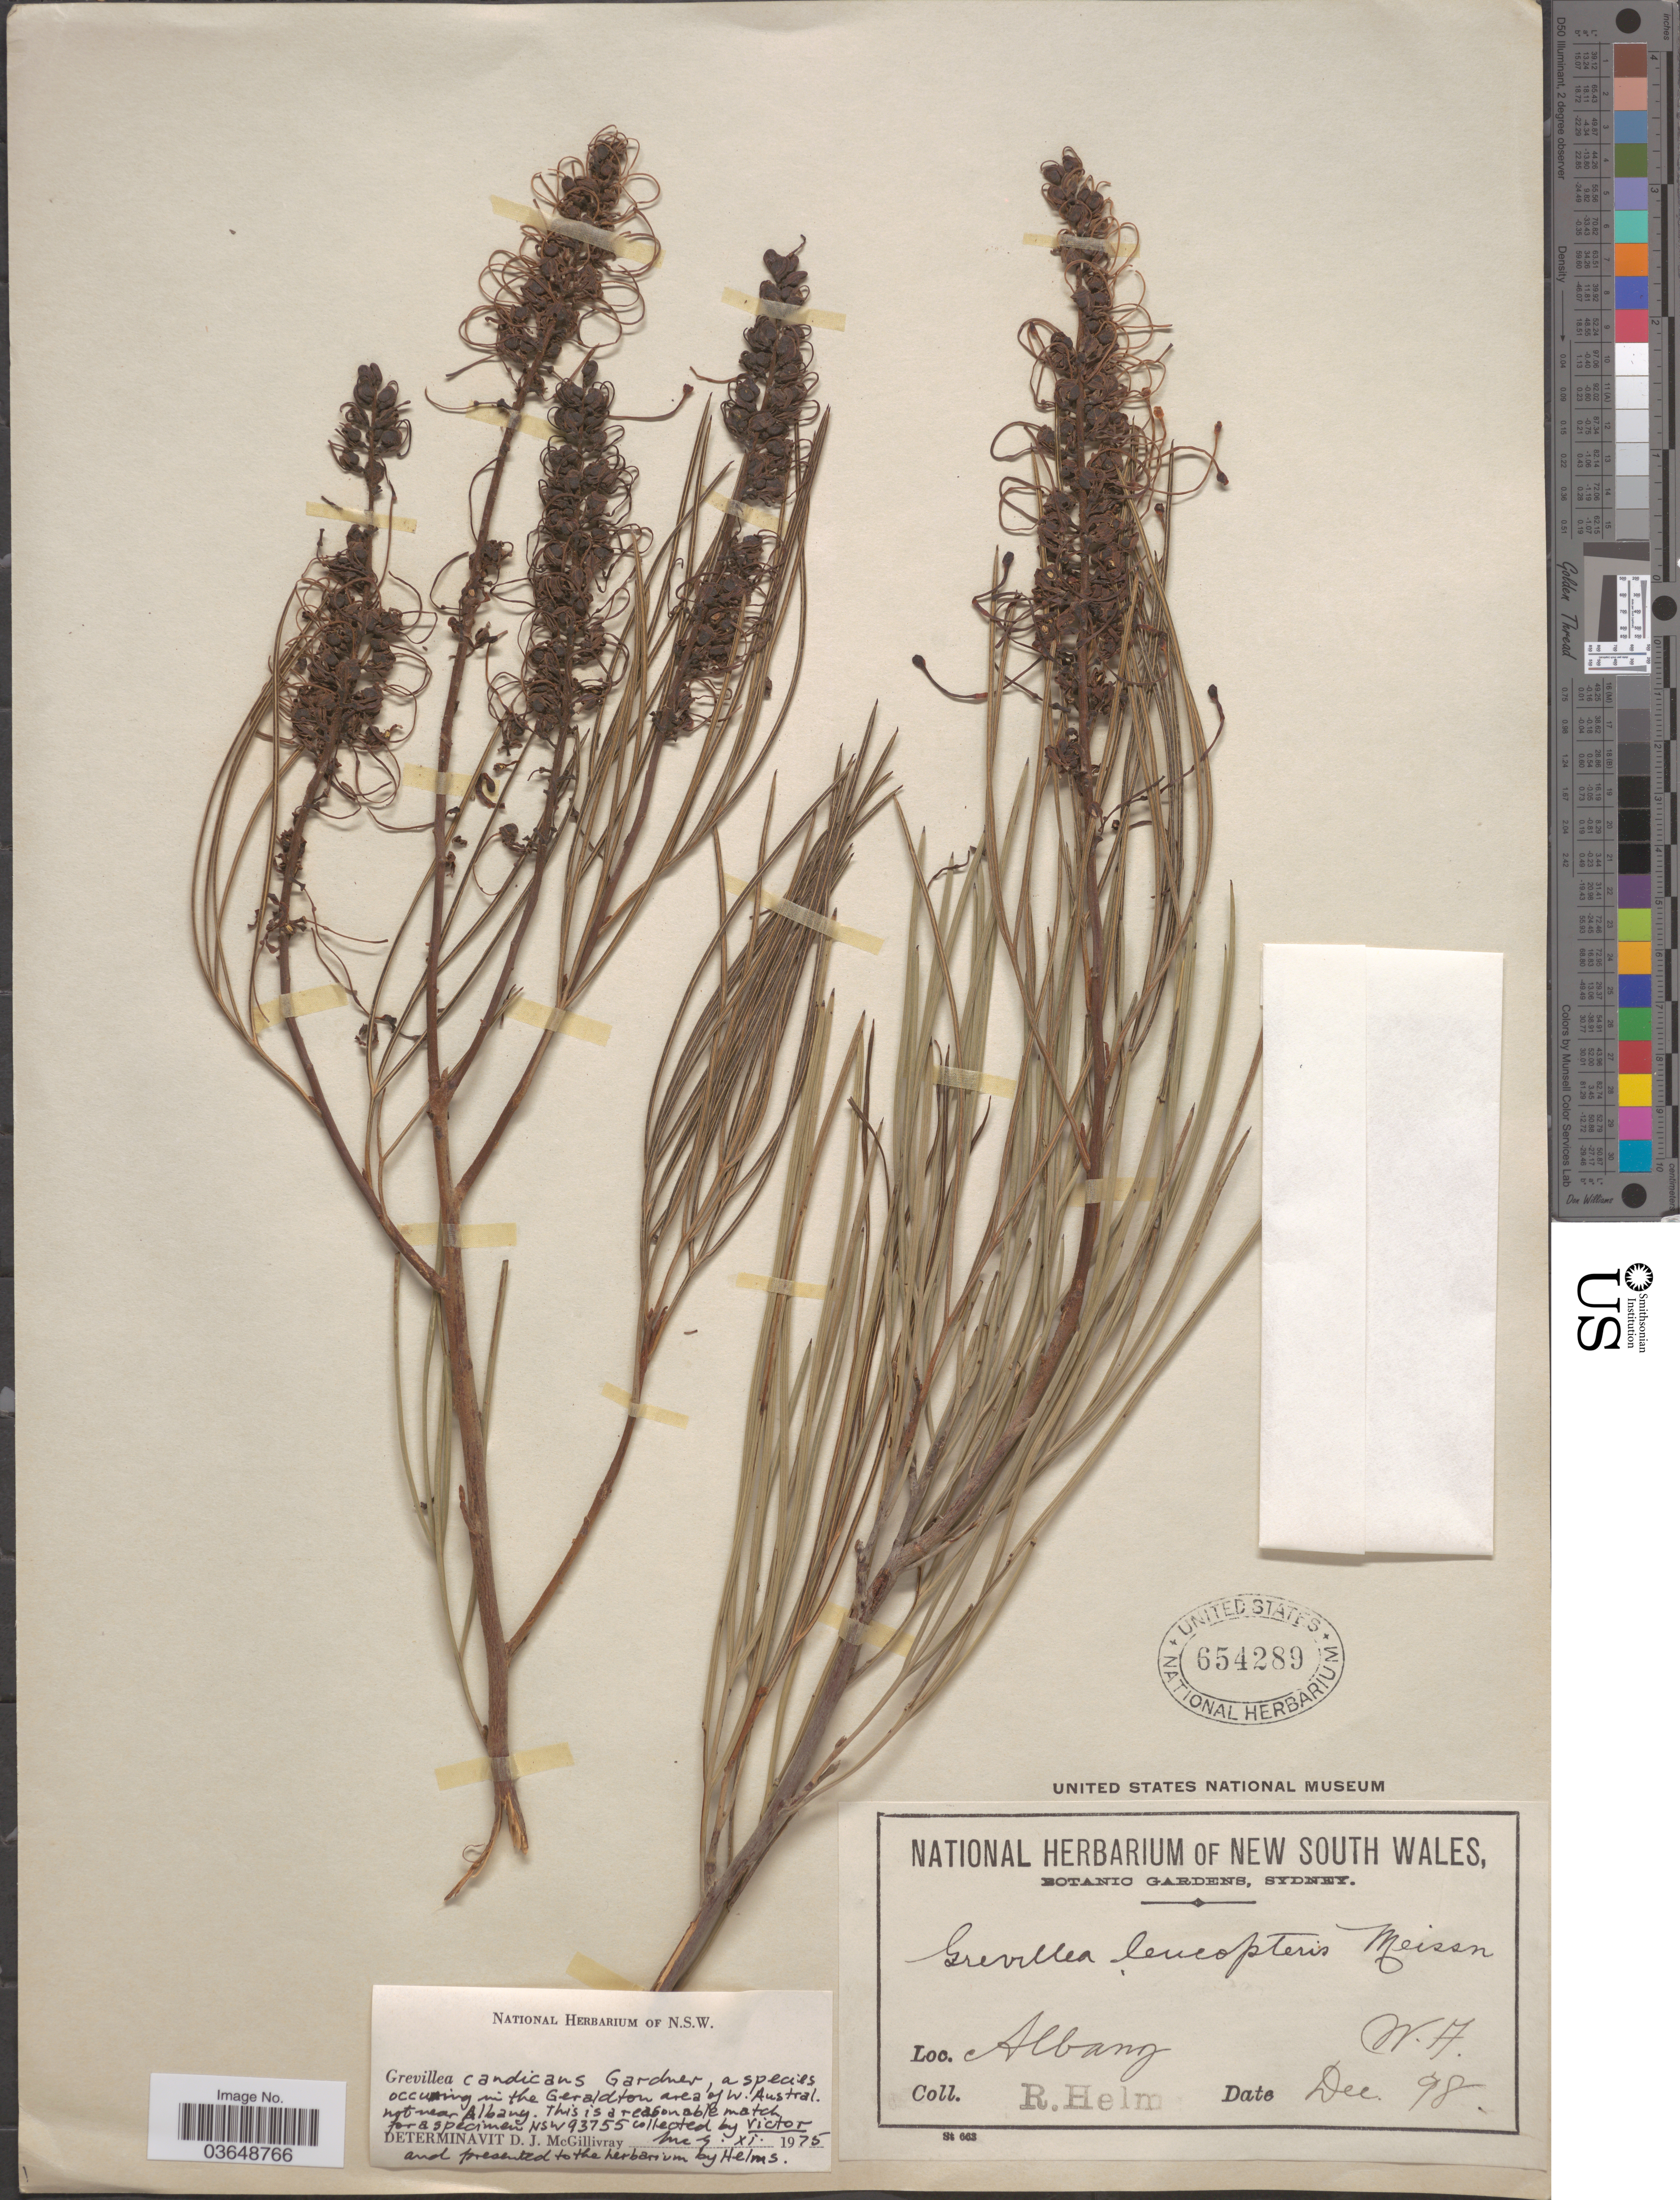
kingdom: Plantae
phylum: Tracheophyta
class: Magnoliopsida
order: Proteales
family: Proteaceae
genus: Grevillea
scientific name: Grevillea candicans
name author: C.A. Gardner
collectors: R. Helm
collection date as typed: Transcribed d/m/y: /12/98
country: Australia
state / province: Western Australia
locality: Albany.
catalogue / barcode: US 654289